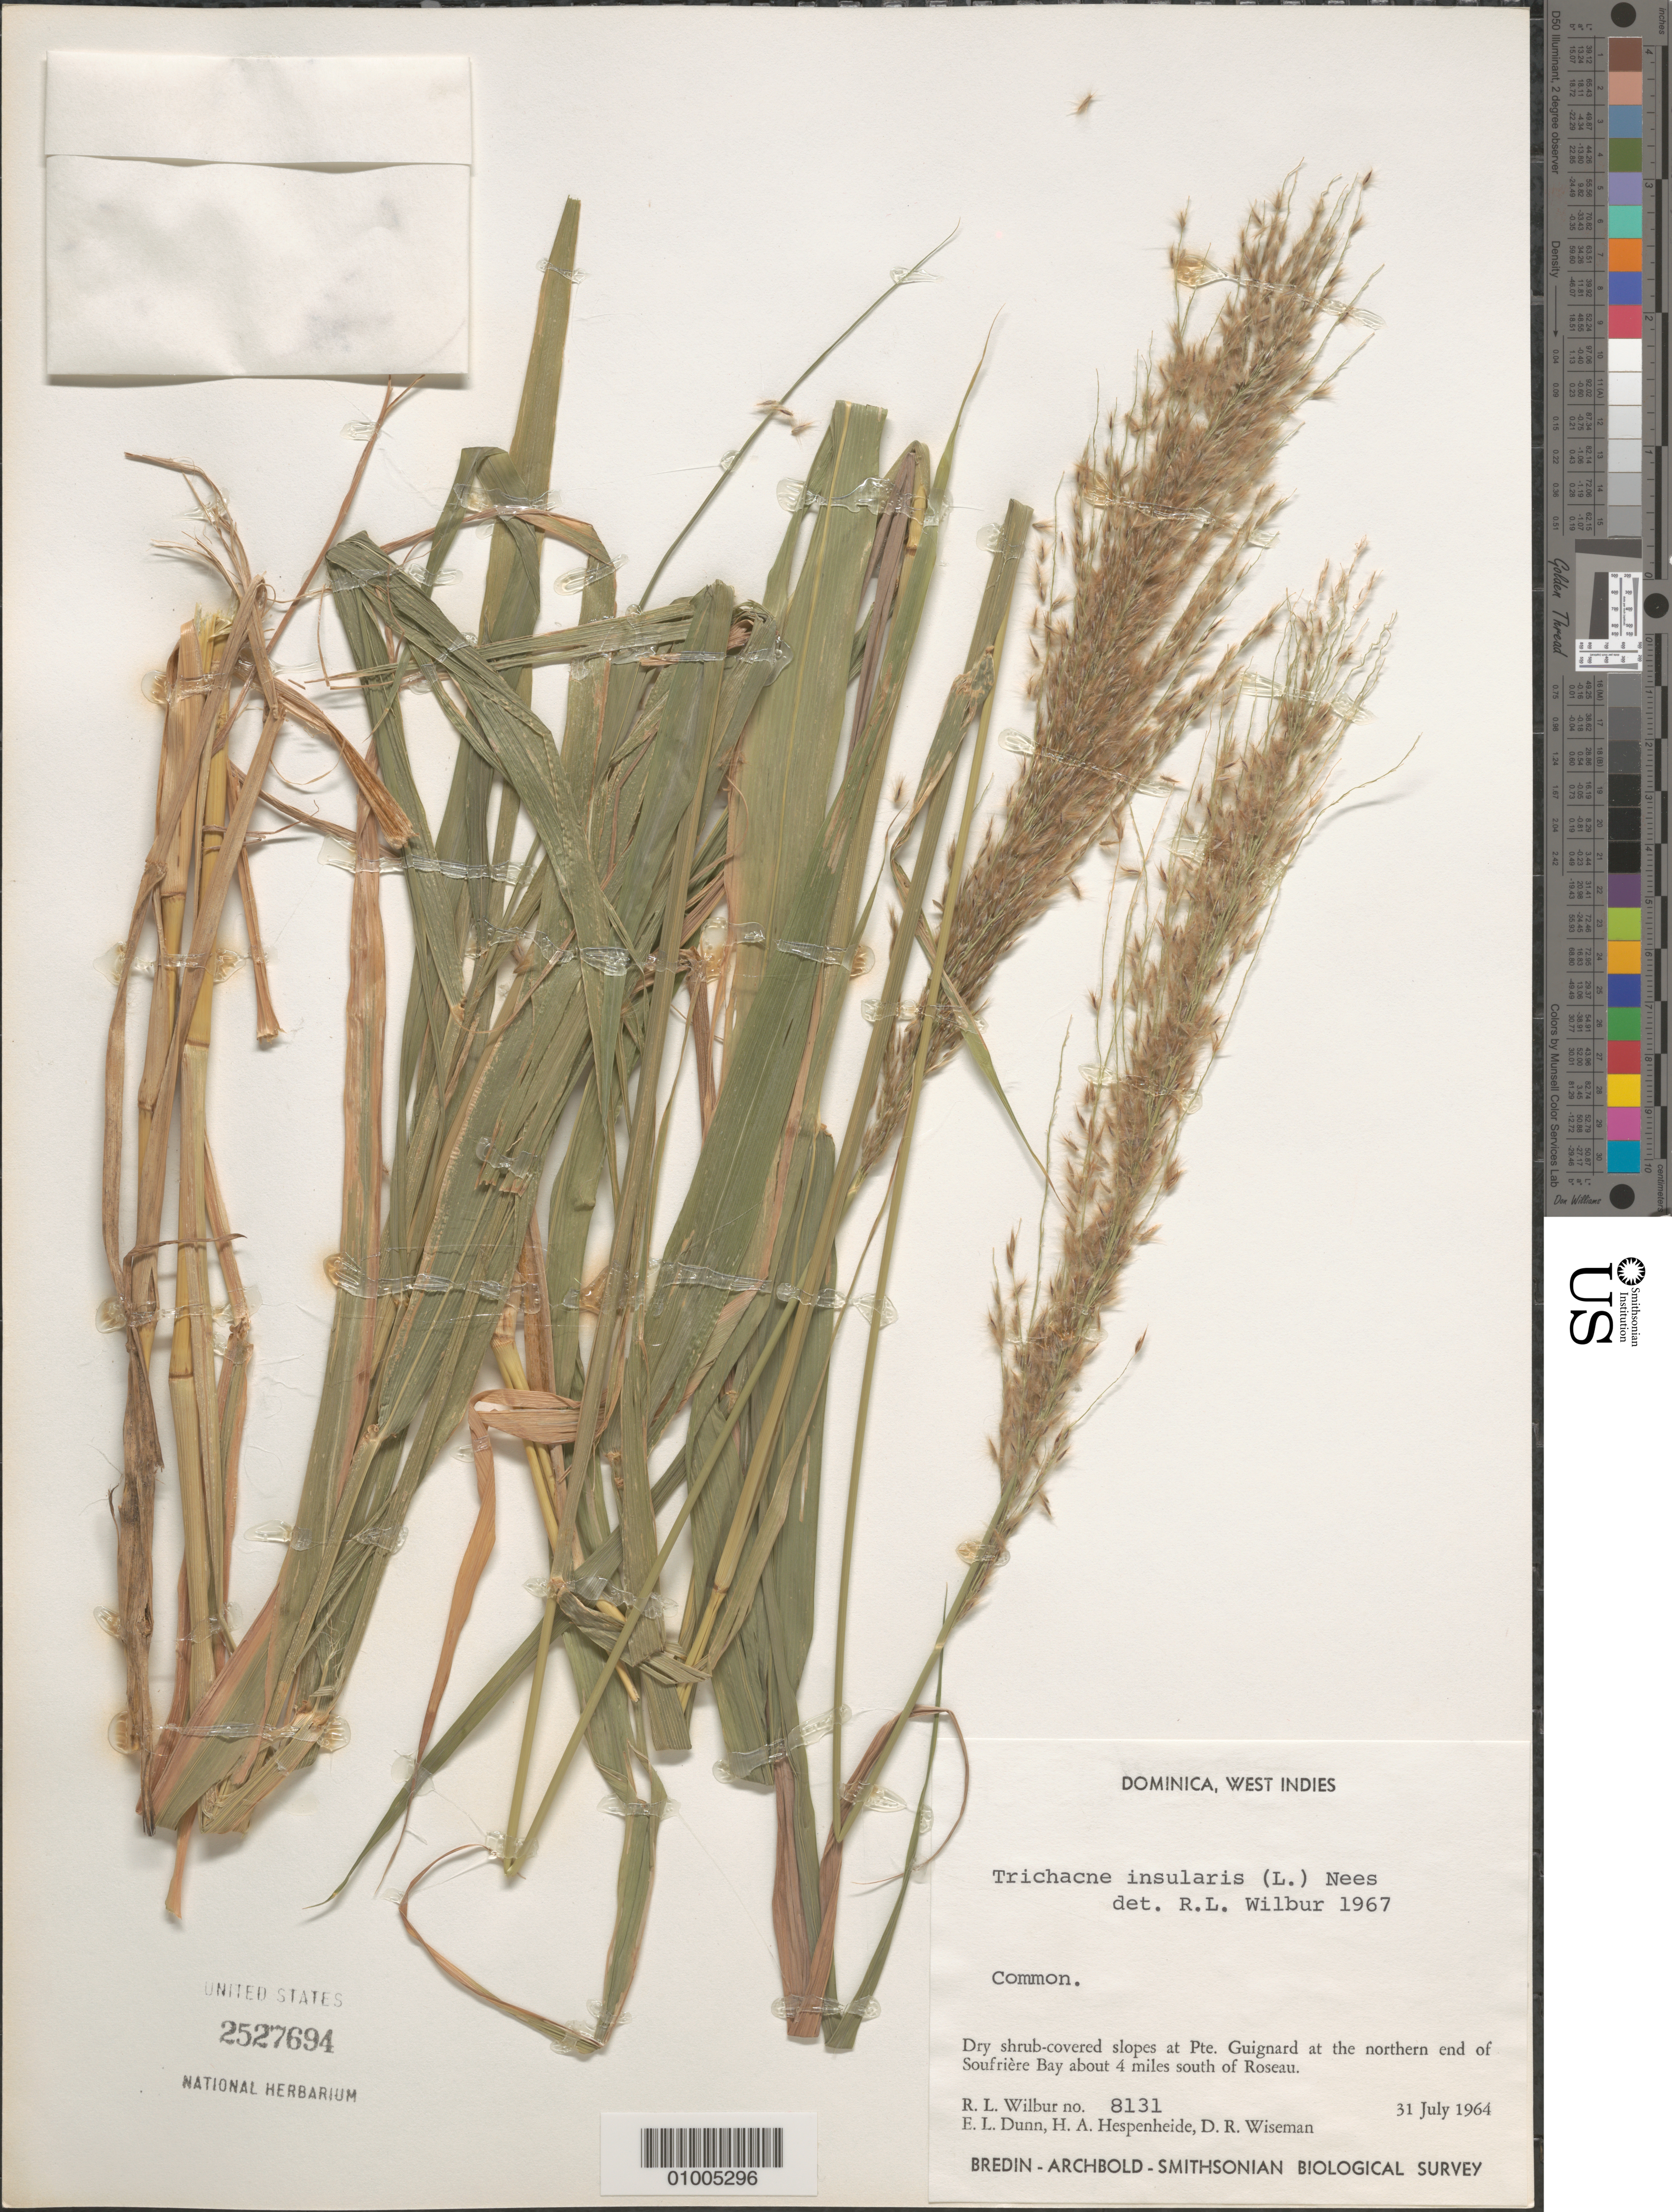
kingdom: Plantae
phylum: Tracheophyta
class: Liliopsida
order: Poales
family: Poaceae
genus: Trichachne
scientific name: Trichachne insularis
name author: (L.) Nees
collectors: R. L. Wilbur, E. Dunn, E. Hespenheide & D. R. Wiseman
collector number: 8131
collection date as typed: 31 Jul 1964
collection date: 1964-07-31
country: Dominica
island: Dominica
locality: Dry shrub-covered slopes at Pte. Guignard at the northern end of Soufriere bay about 4 miles south of Roseau.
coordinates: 0 N, 0 E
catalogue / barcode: US 2527694